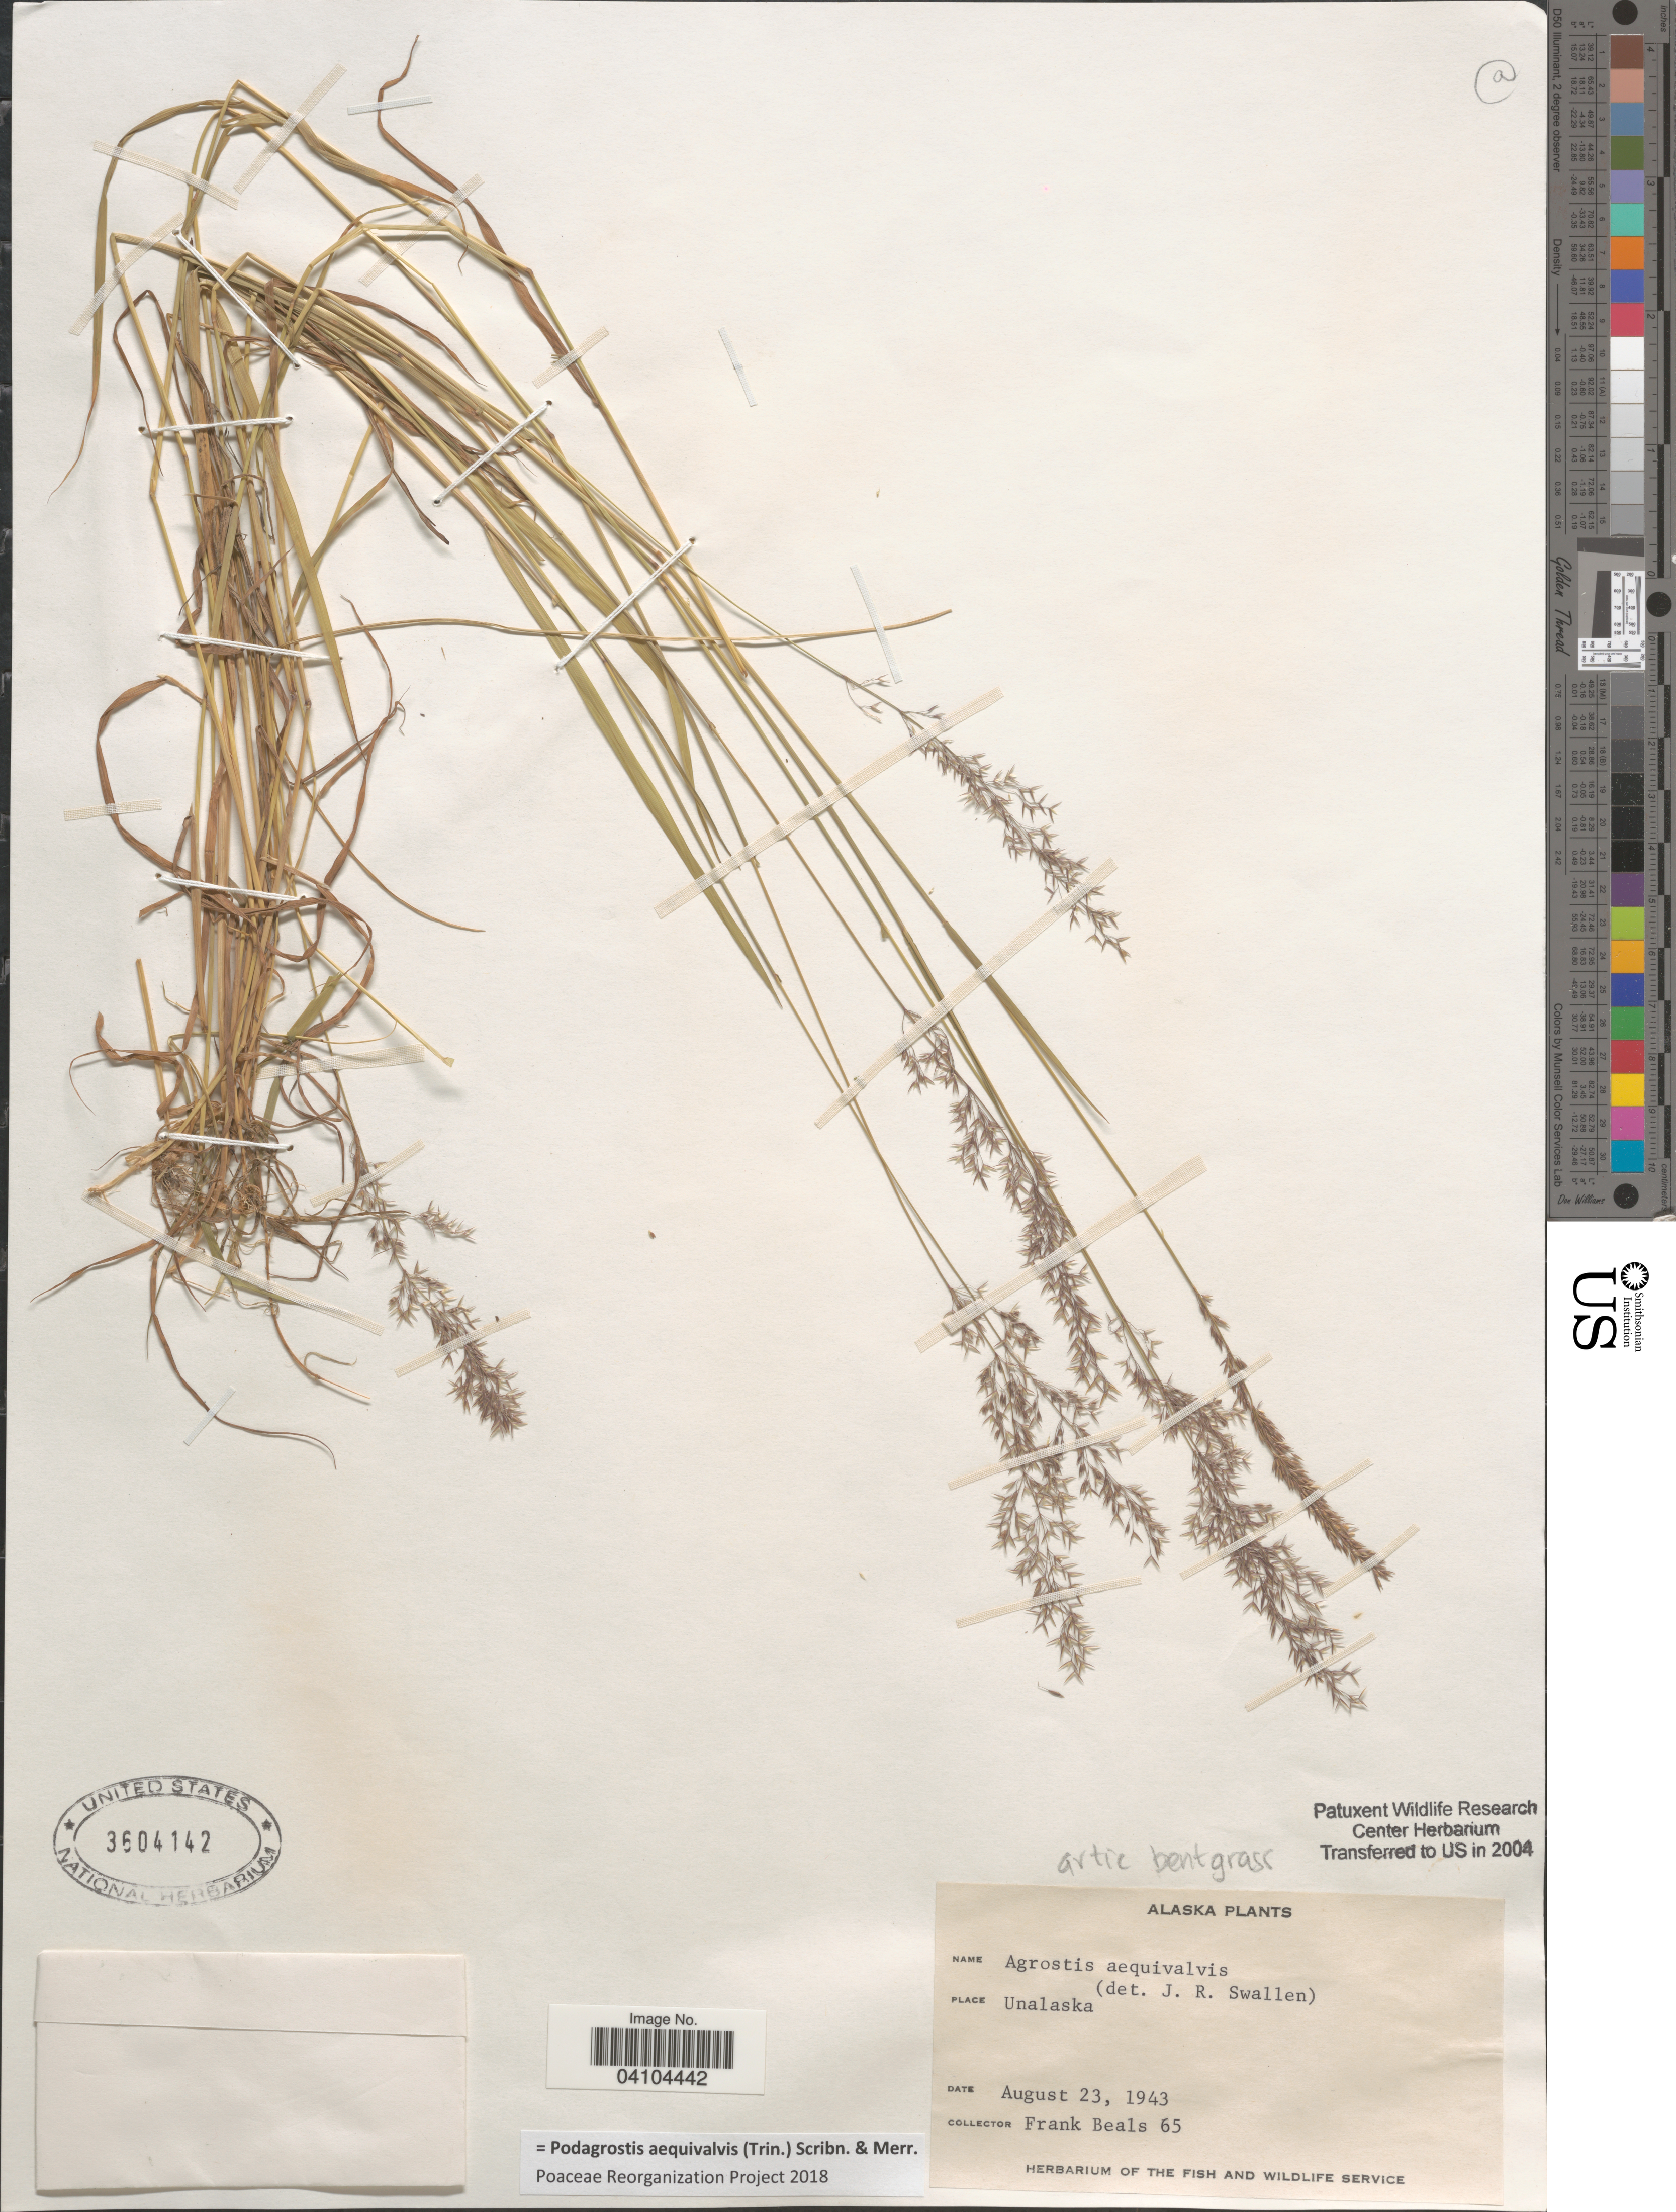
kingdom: Plantae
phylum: Tracheophyta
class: Liliopsida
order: Poales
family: Poaceae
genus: Podagrostis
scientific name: Podagrostis aequivalvis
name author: (Trin.) Scribn. & Merr.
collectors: F. Beals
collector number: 65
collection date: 1943-08-23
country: United States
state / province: Alaska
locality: Unalaska.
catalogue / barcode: US 3604142